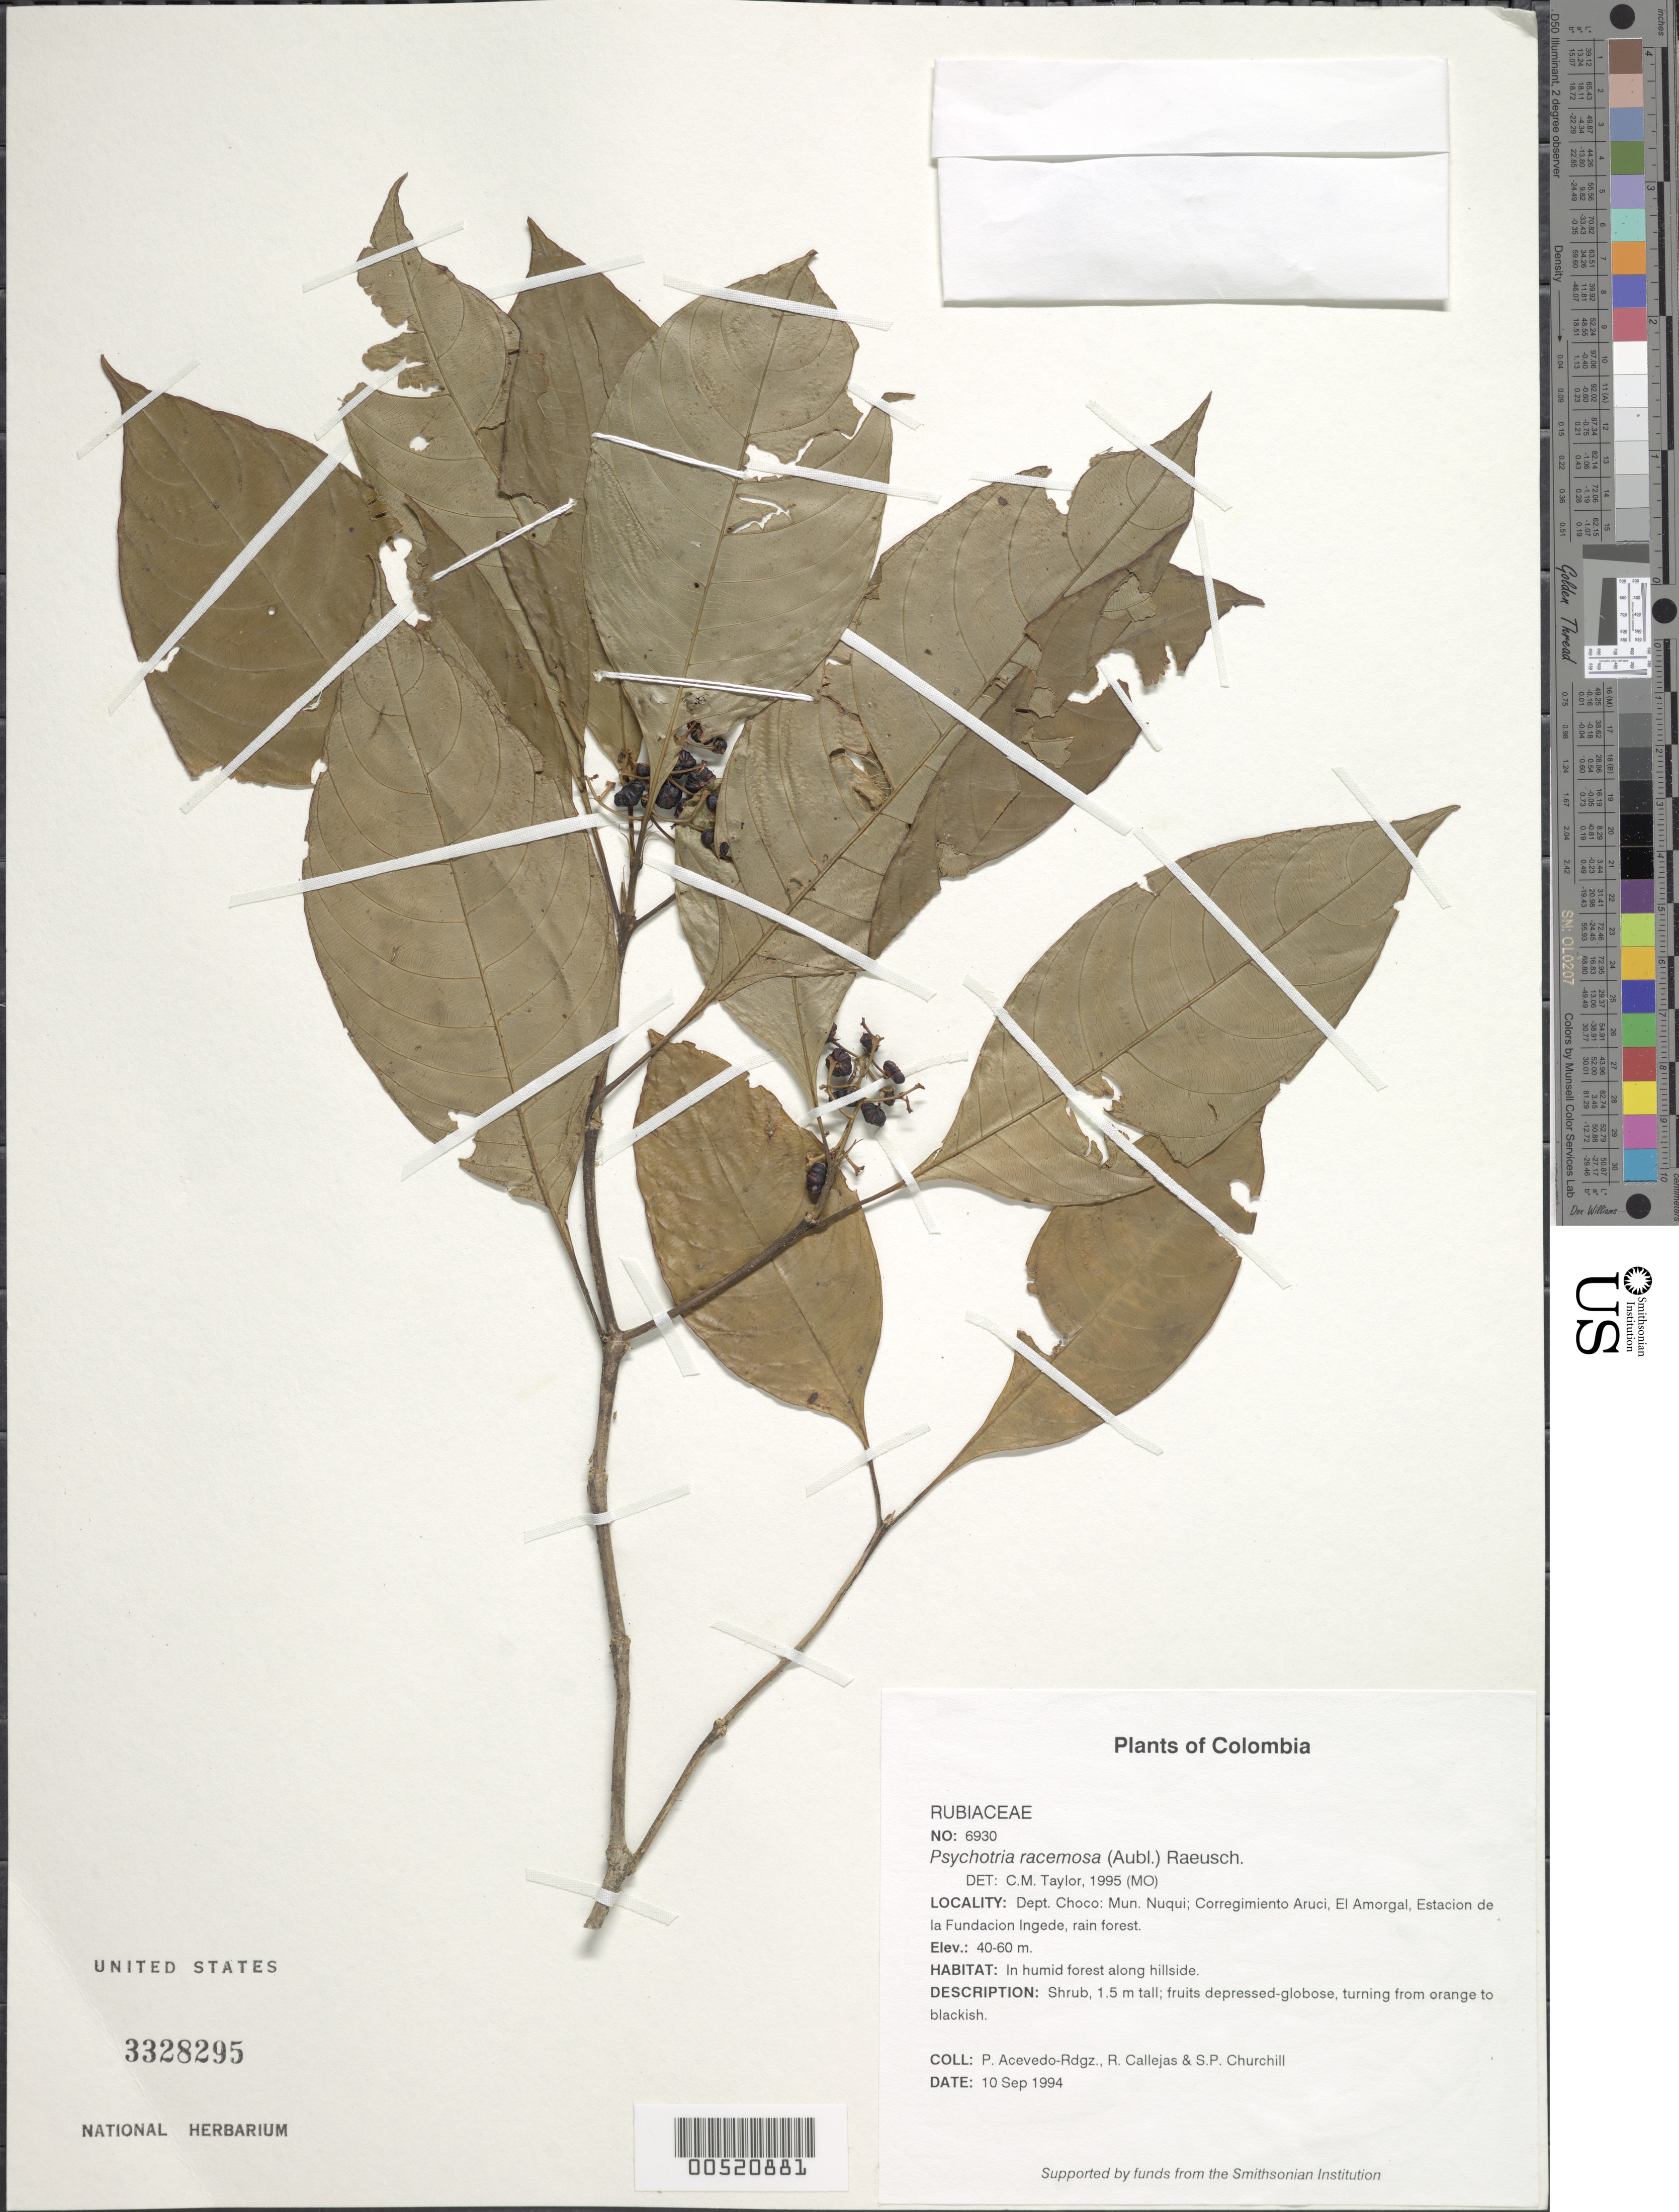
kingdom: Plantae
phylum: Tracheophyta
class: Magnoliopsida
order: Gentianales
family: Rubiaceae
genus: Psychotria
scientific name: Psychotria racemosa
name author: (Aubl.) Raeuschel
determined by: Taylor, Charlotte M.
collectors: P. Acevedo-Rodr., R. Callejas & S. Churchill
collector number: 6930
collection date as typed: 10 Sep 1994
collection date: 1994-09-10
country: Colombia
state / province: Chocó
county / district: Nuqui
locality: Depart. Choco; Mun. Nuqui; Corregimiento Aruci, El Amorgal; Estacion de la Fundacion Ingede, rain forest.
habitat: In humid forest along hillside.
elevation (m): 40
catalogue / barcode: US 3328295